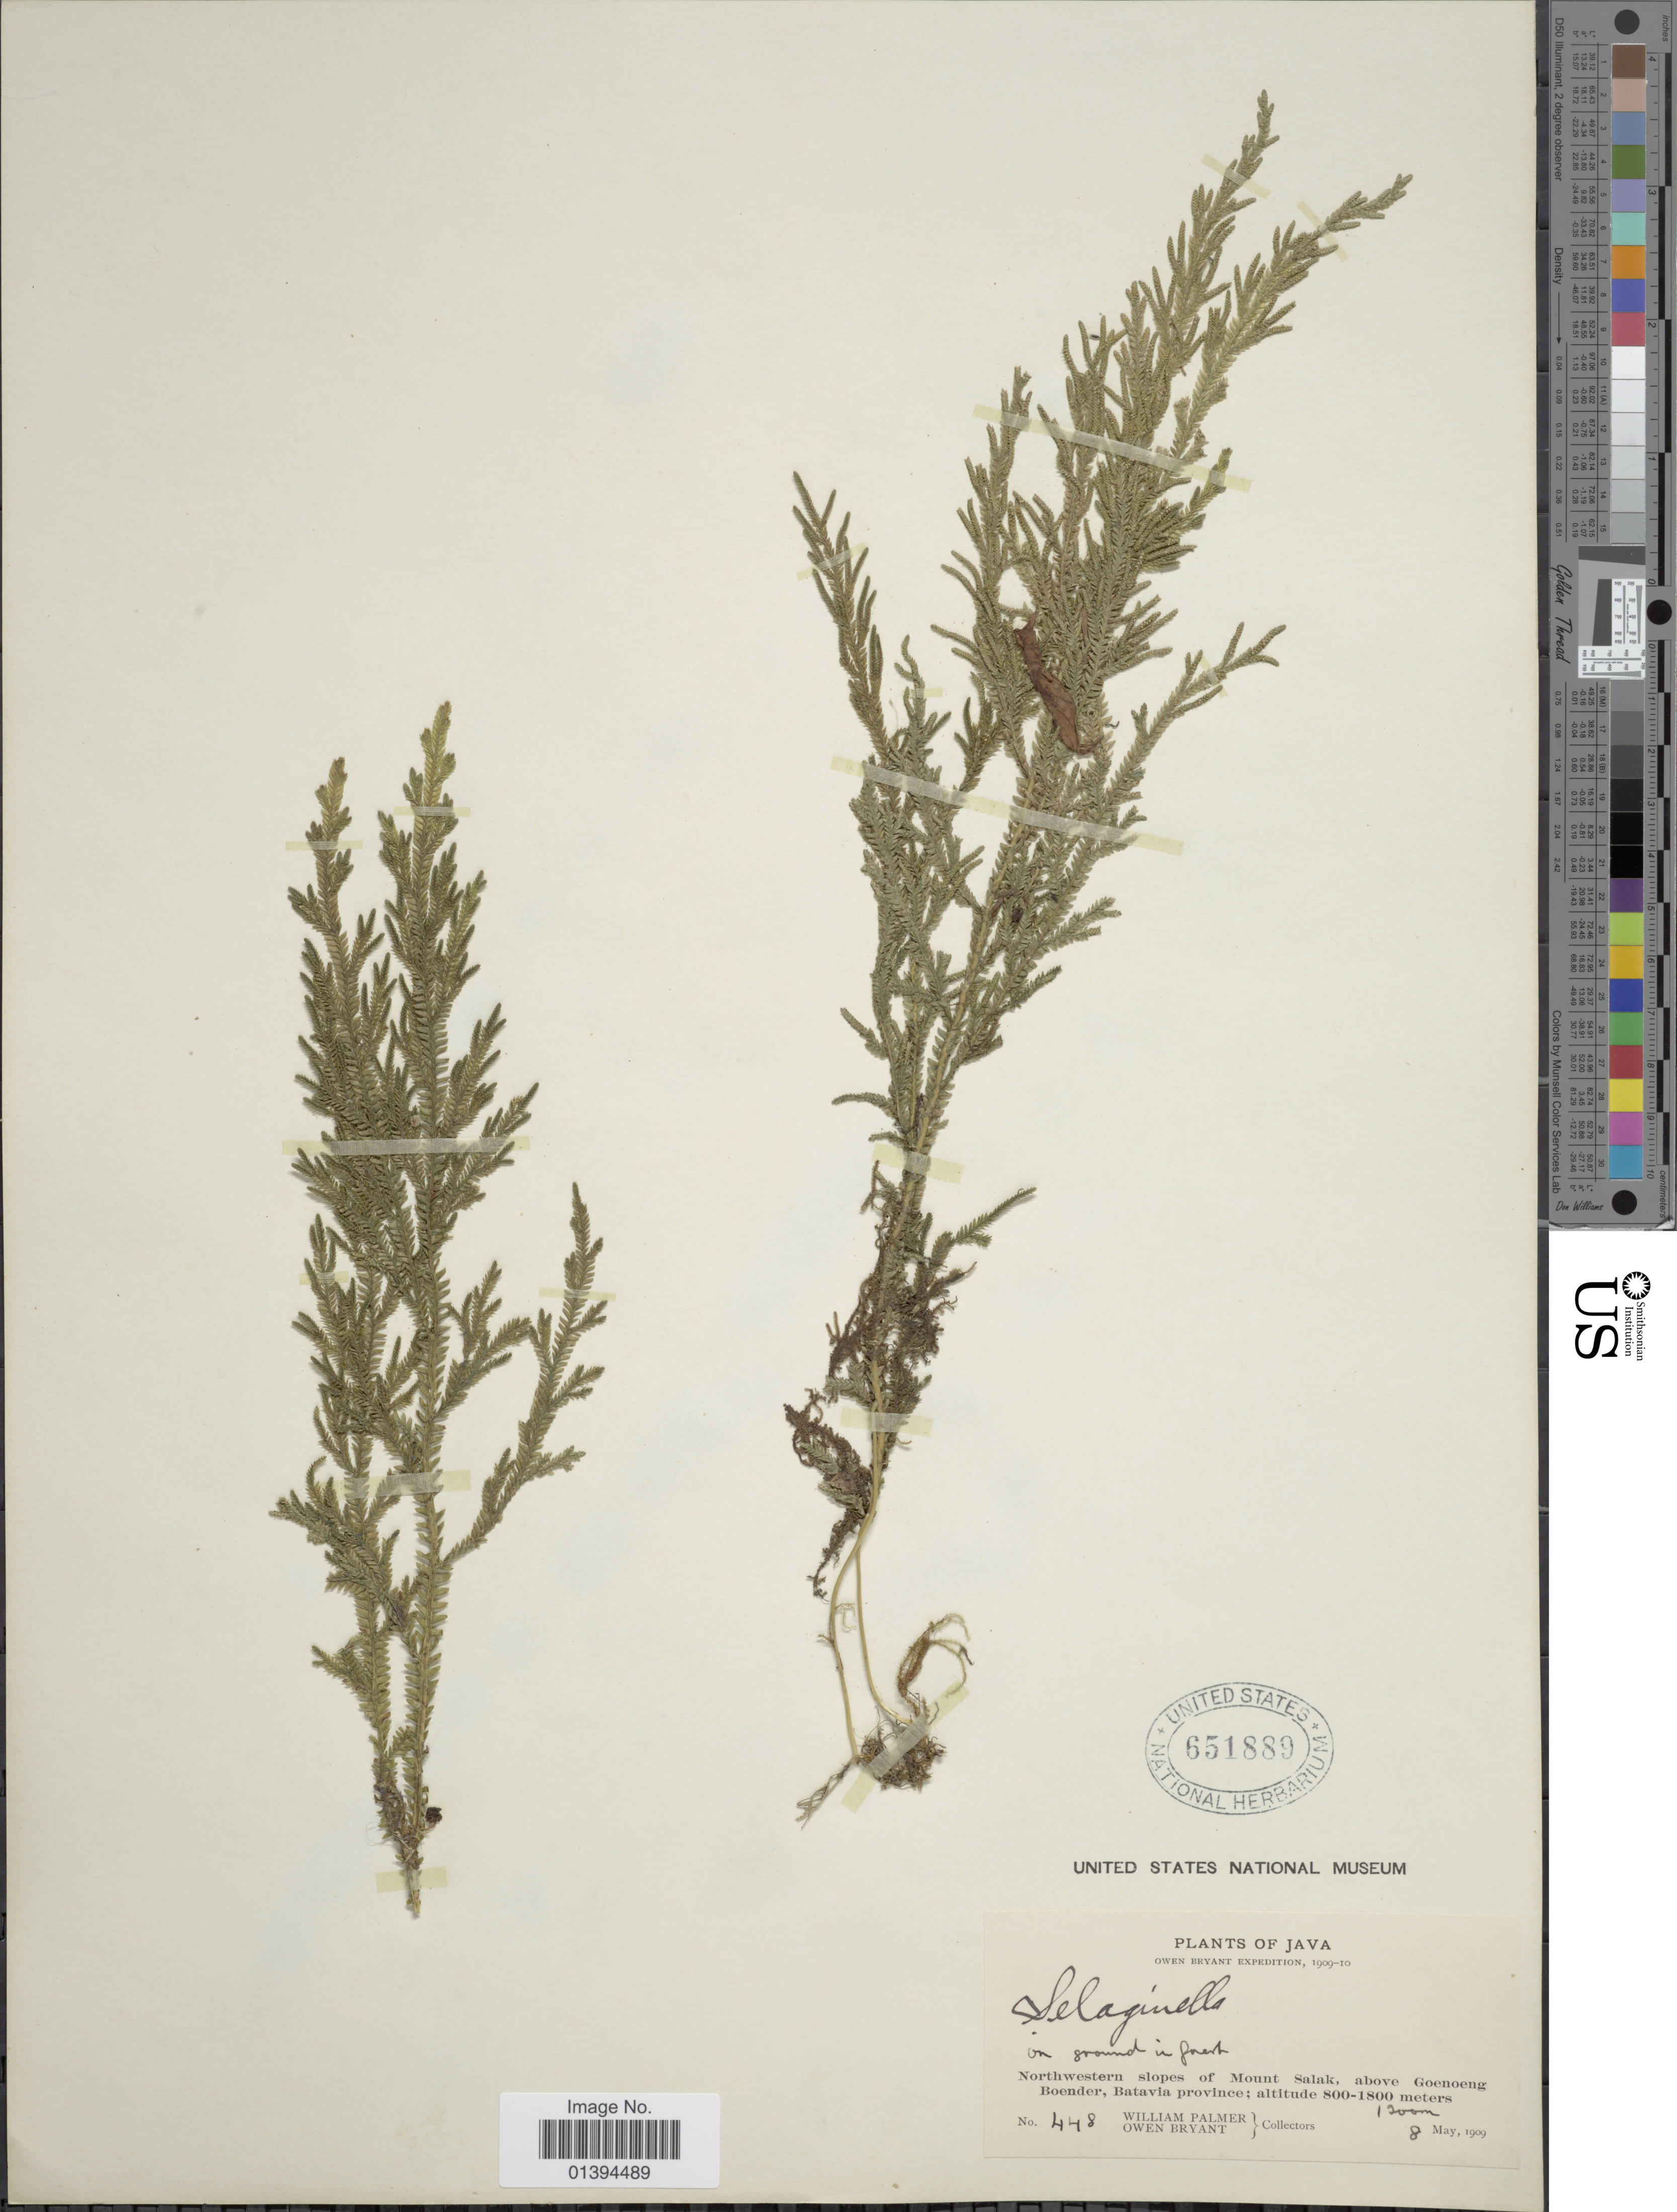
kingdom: Plantae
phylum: Tracheophyta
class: Lycopodiopsida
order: Selaginellales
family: Selaginellaceae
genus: Selaginella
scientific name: Selaginella sp.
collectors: W. Palmer & O. Bryant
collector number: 448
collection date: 1909-05-08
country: Indonesia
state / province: Java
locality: Northwestern slopes of Mount Salak, above Goenoeng Boender, Batavia province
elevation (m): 800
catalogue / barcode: US 651889